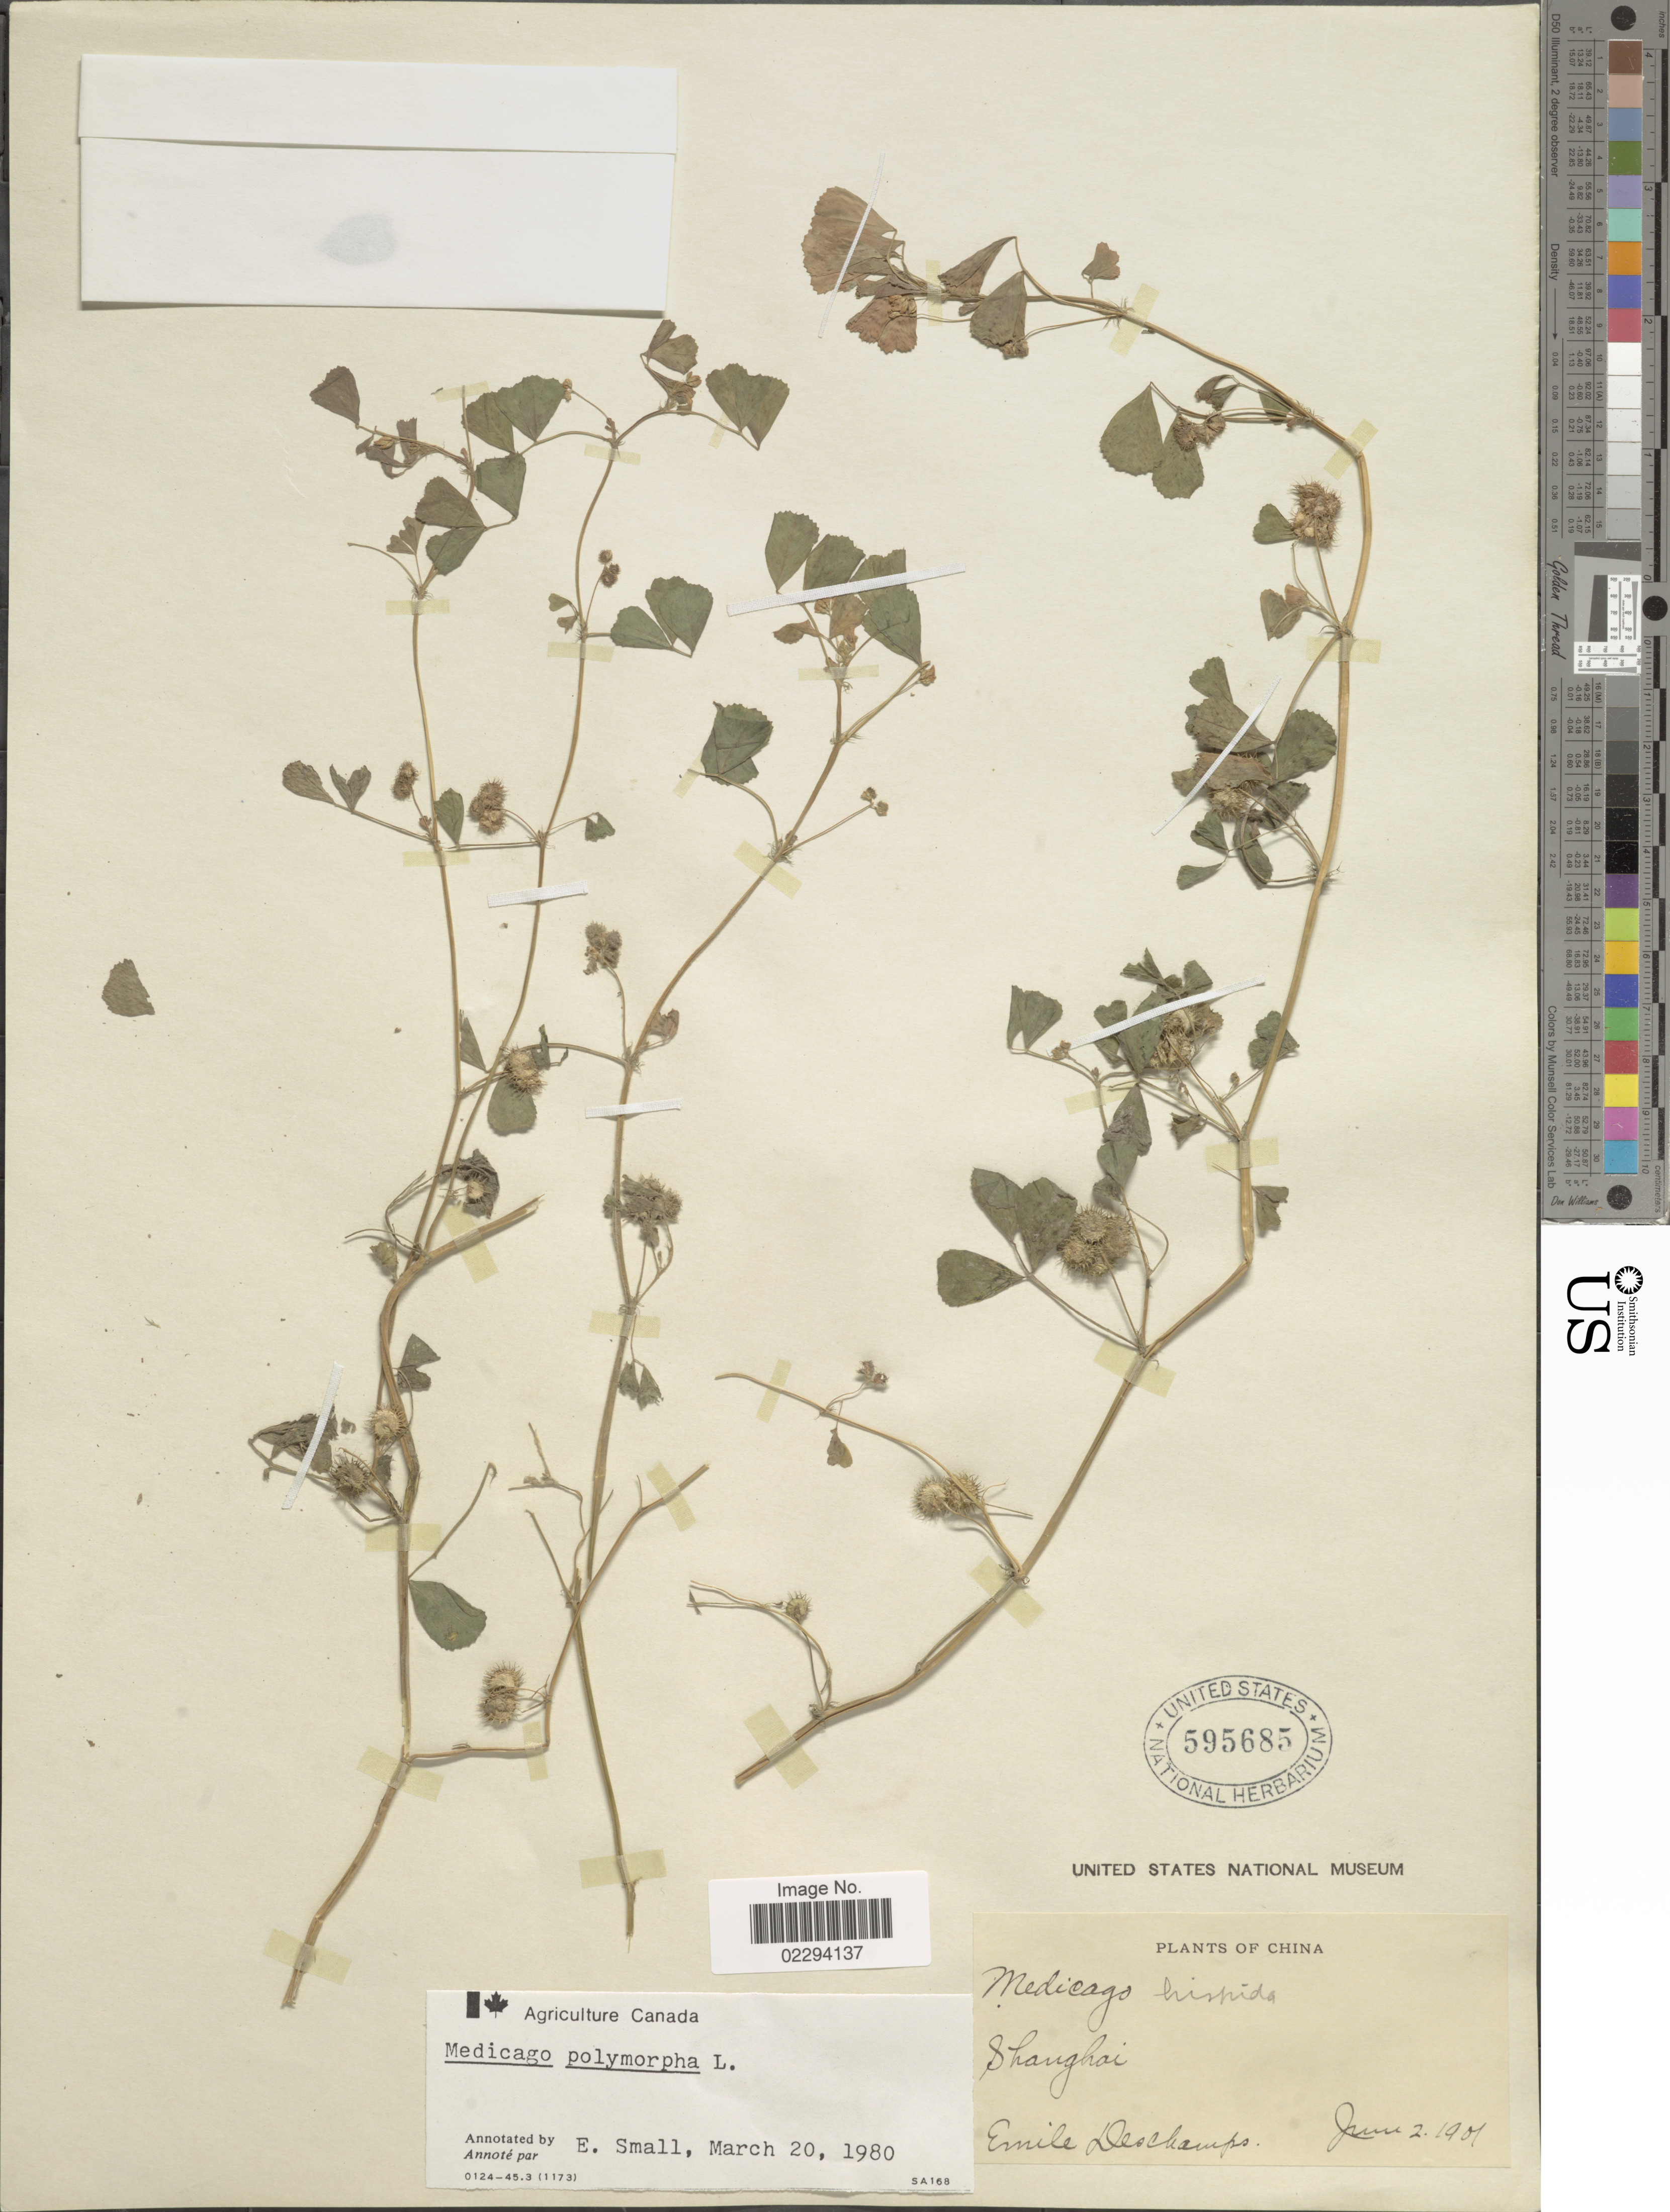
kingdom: Plantae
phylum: Tracheophyta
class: Magnoliopsida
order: Fabales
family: Fabaceae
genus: Medicago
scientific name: Medicago polymorpha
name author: L.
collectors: E. Deschamps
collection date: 1901-06-02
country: China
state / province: Shanghai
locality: Shanghai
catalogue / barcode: US 595685